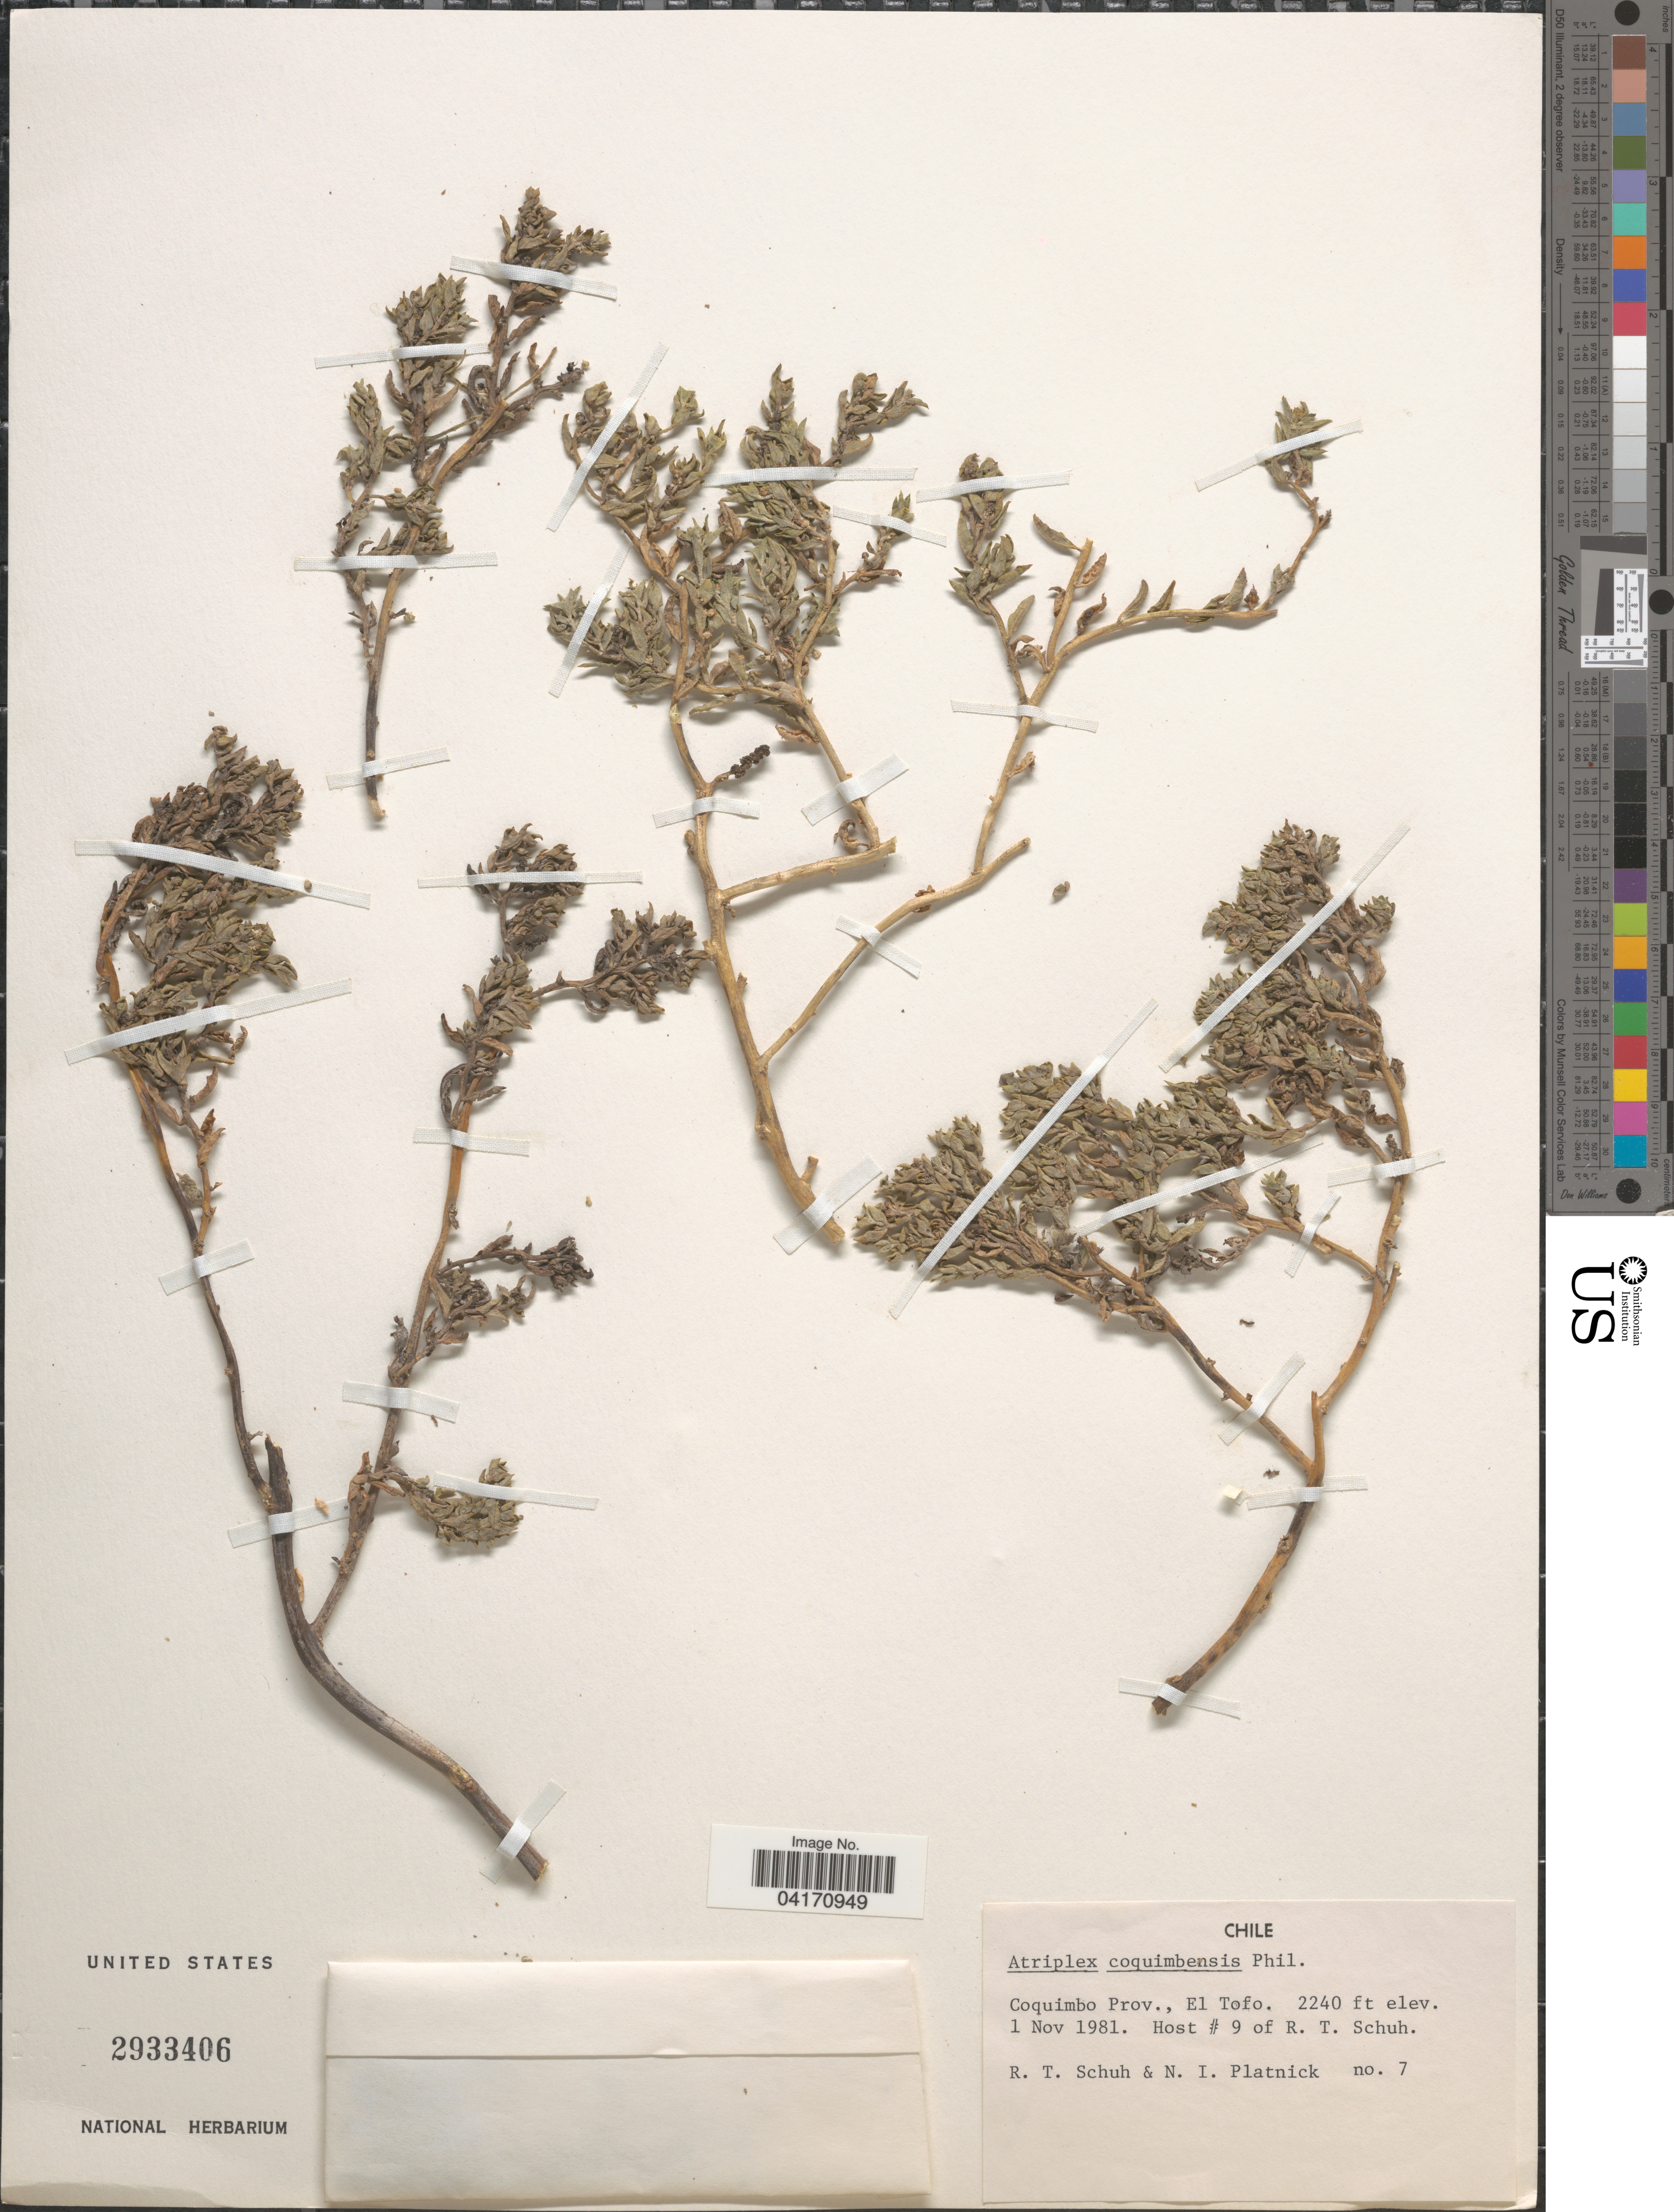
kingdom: Plantae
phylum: Tracheophyta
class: Magnoliopsida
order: Caryophyllales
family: Amaranthaceae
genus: Atriplex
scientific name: Atriplex coquimbensis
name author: Phil.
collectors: R. Schuh & N. Platnick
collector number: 7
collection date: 1981-11-01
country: Chile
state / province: Coquimbo (IV)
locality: El Tofo.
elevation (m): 683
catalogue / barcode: US 2933406